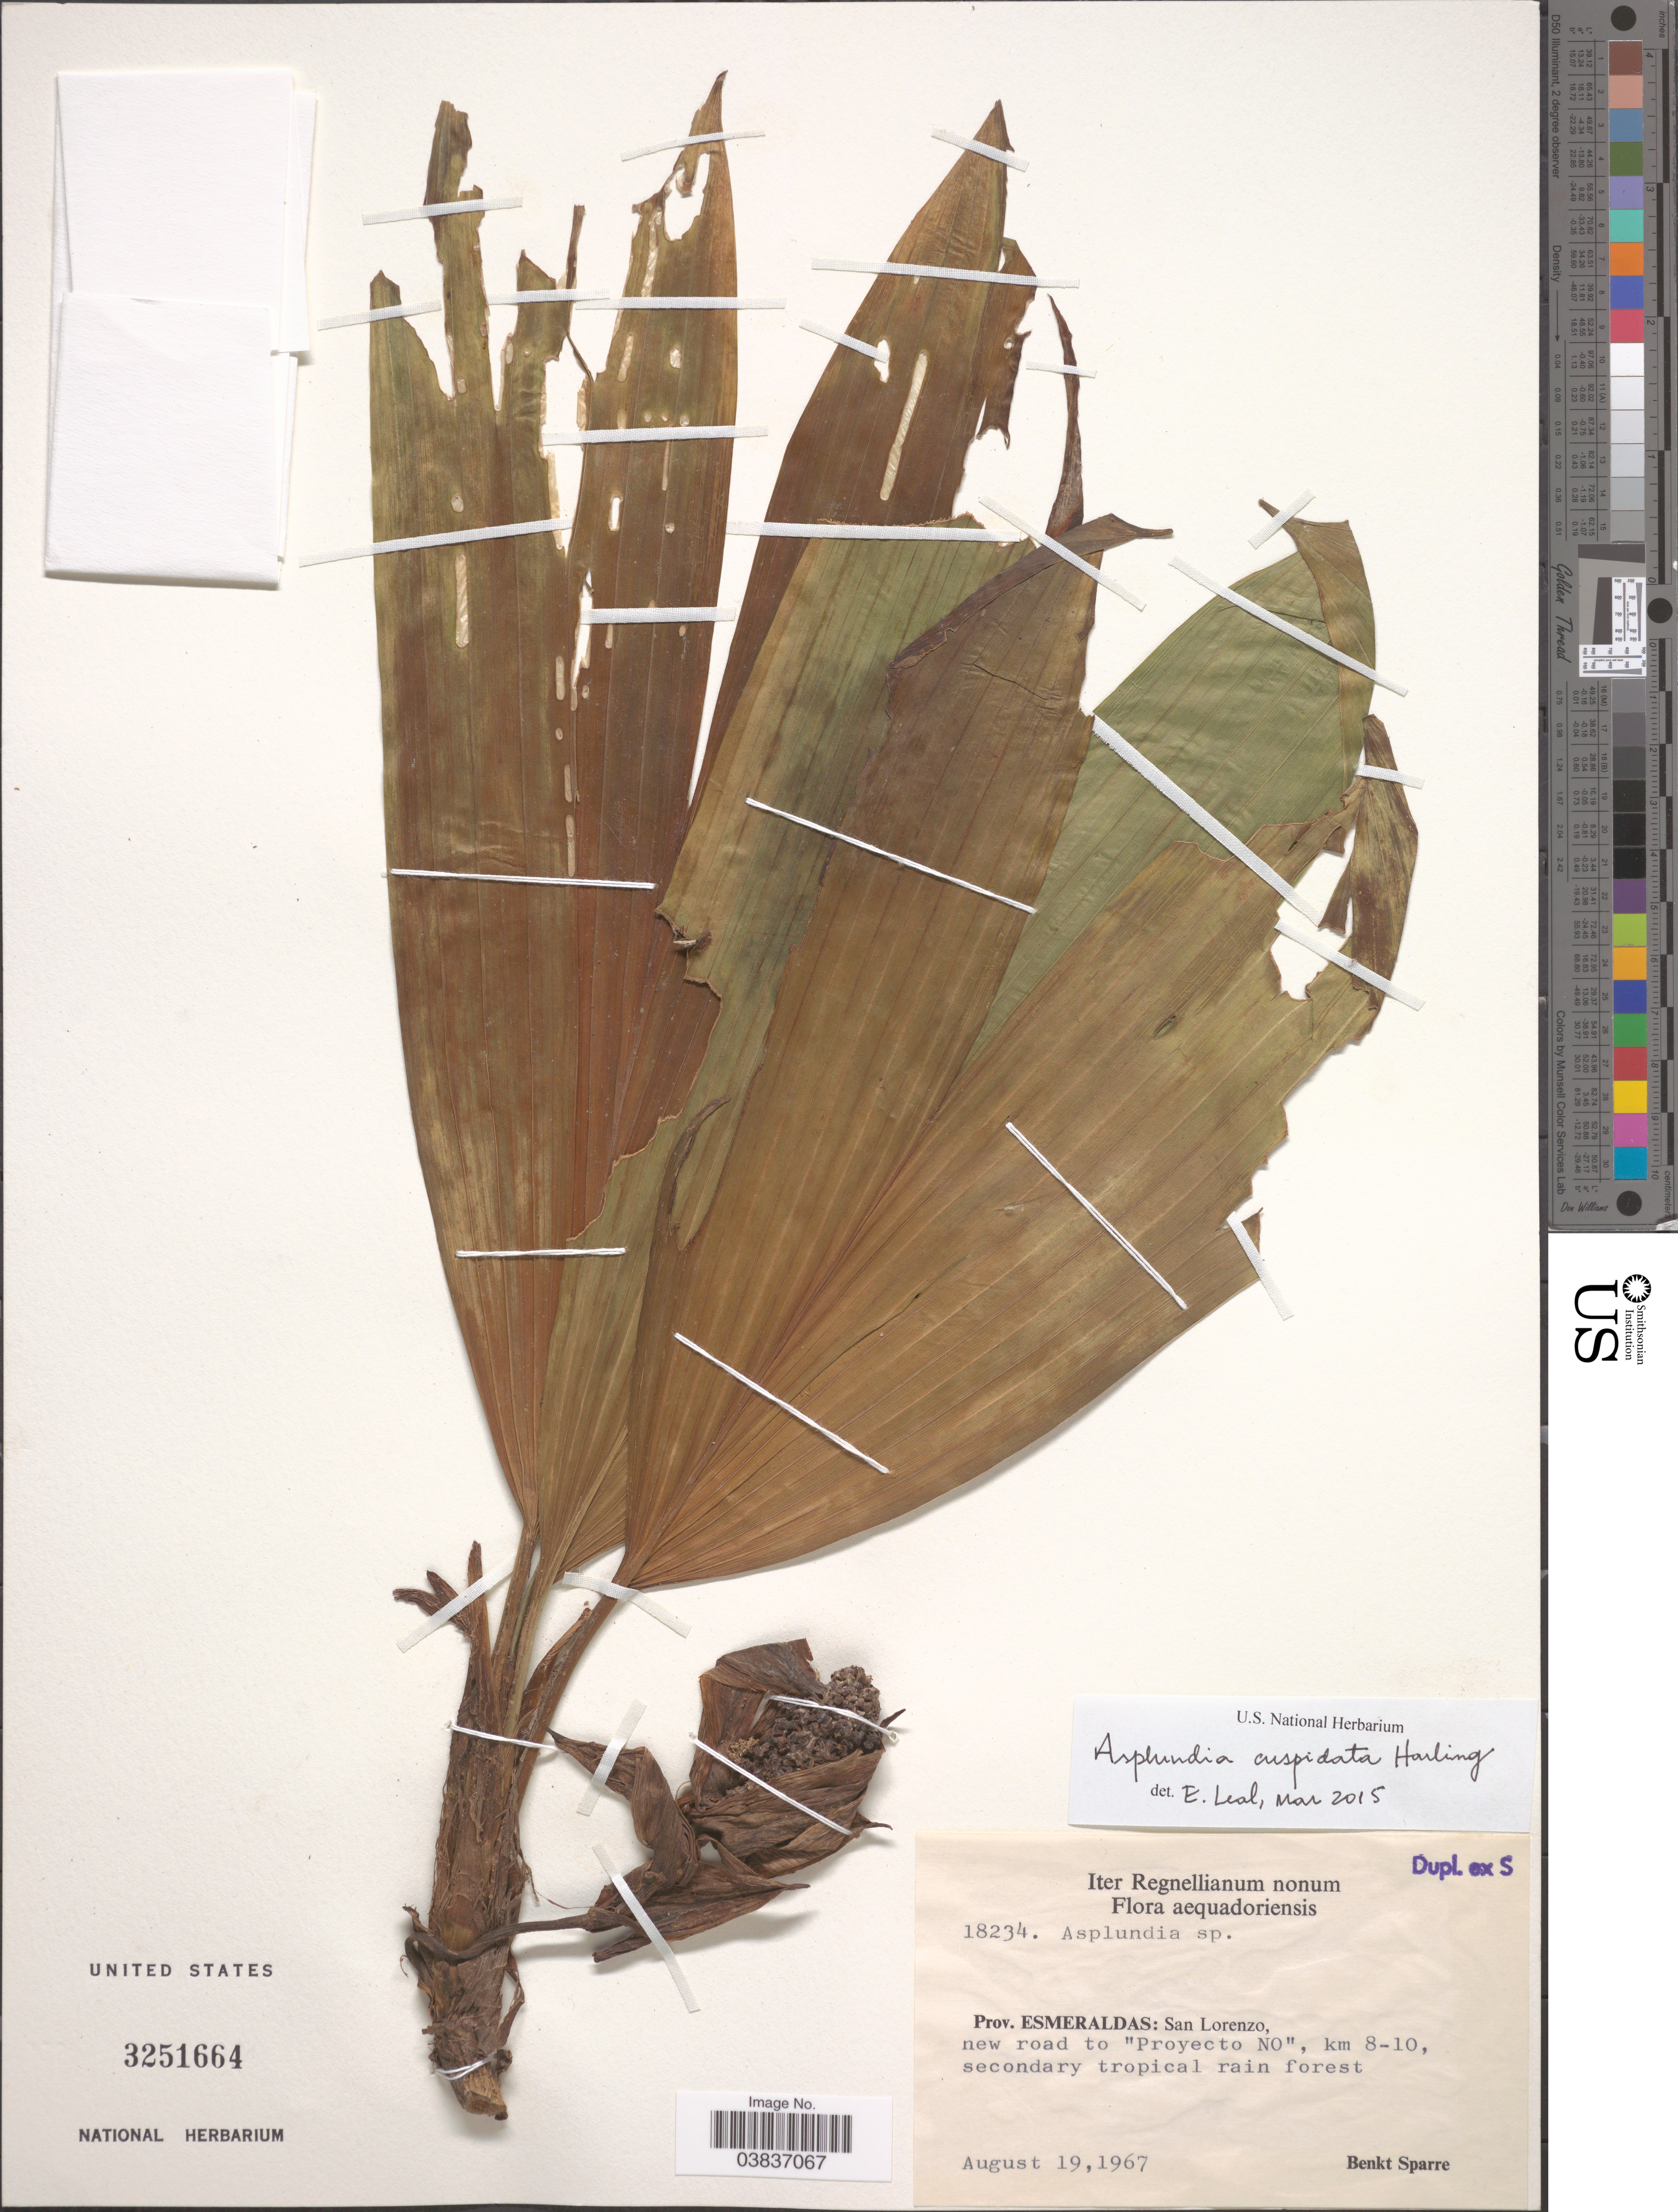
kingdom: Plantae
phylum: Tracheophyta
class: Liliopsida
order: Pandanales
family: Cyclanthaceae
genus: Asplundia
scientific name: Asplundia cuspidata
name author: Harling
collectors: B. Sparre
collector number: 18234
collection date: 1967-08-19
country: Ecuador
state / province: Esmeraldas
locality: Aequadoriensis. San Lorenzo, new road to "Proyecto NO", km 8-10.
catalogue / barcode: US 3251664